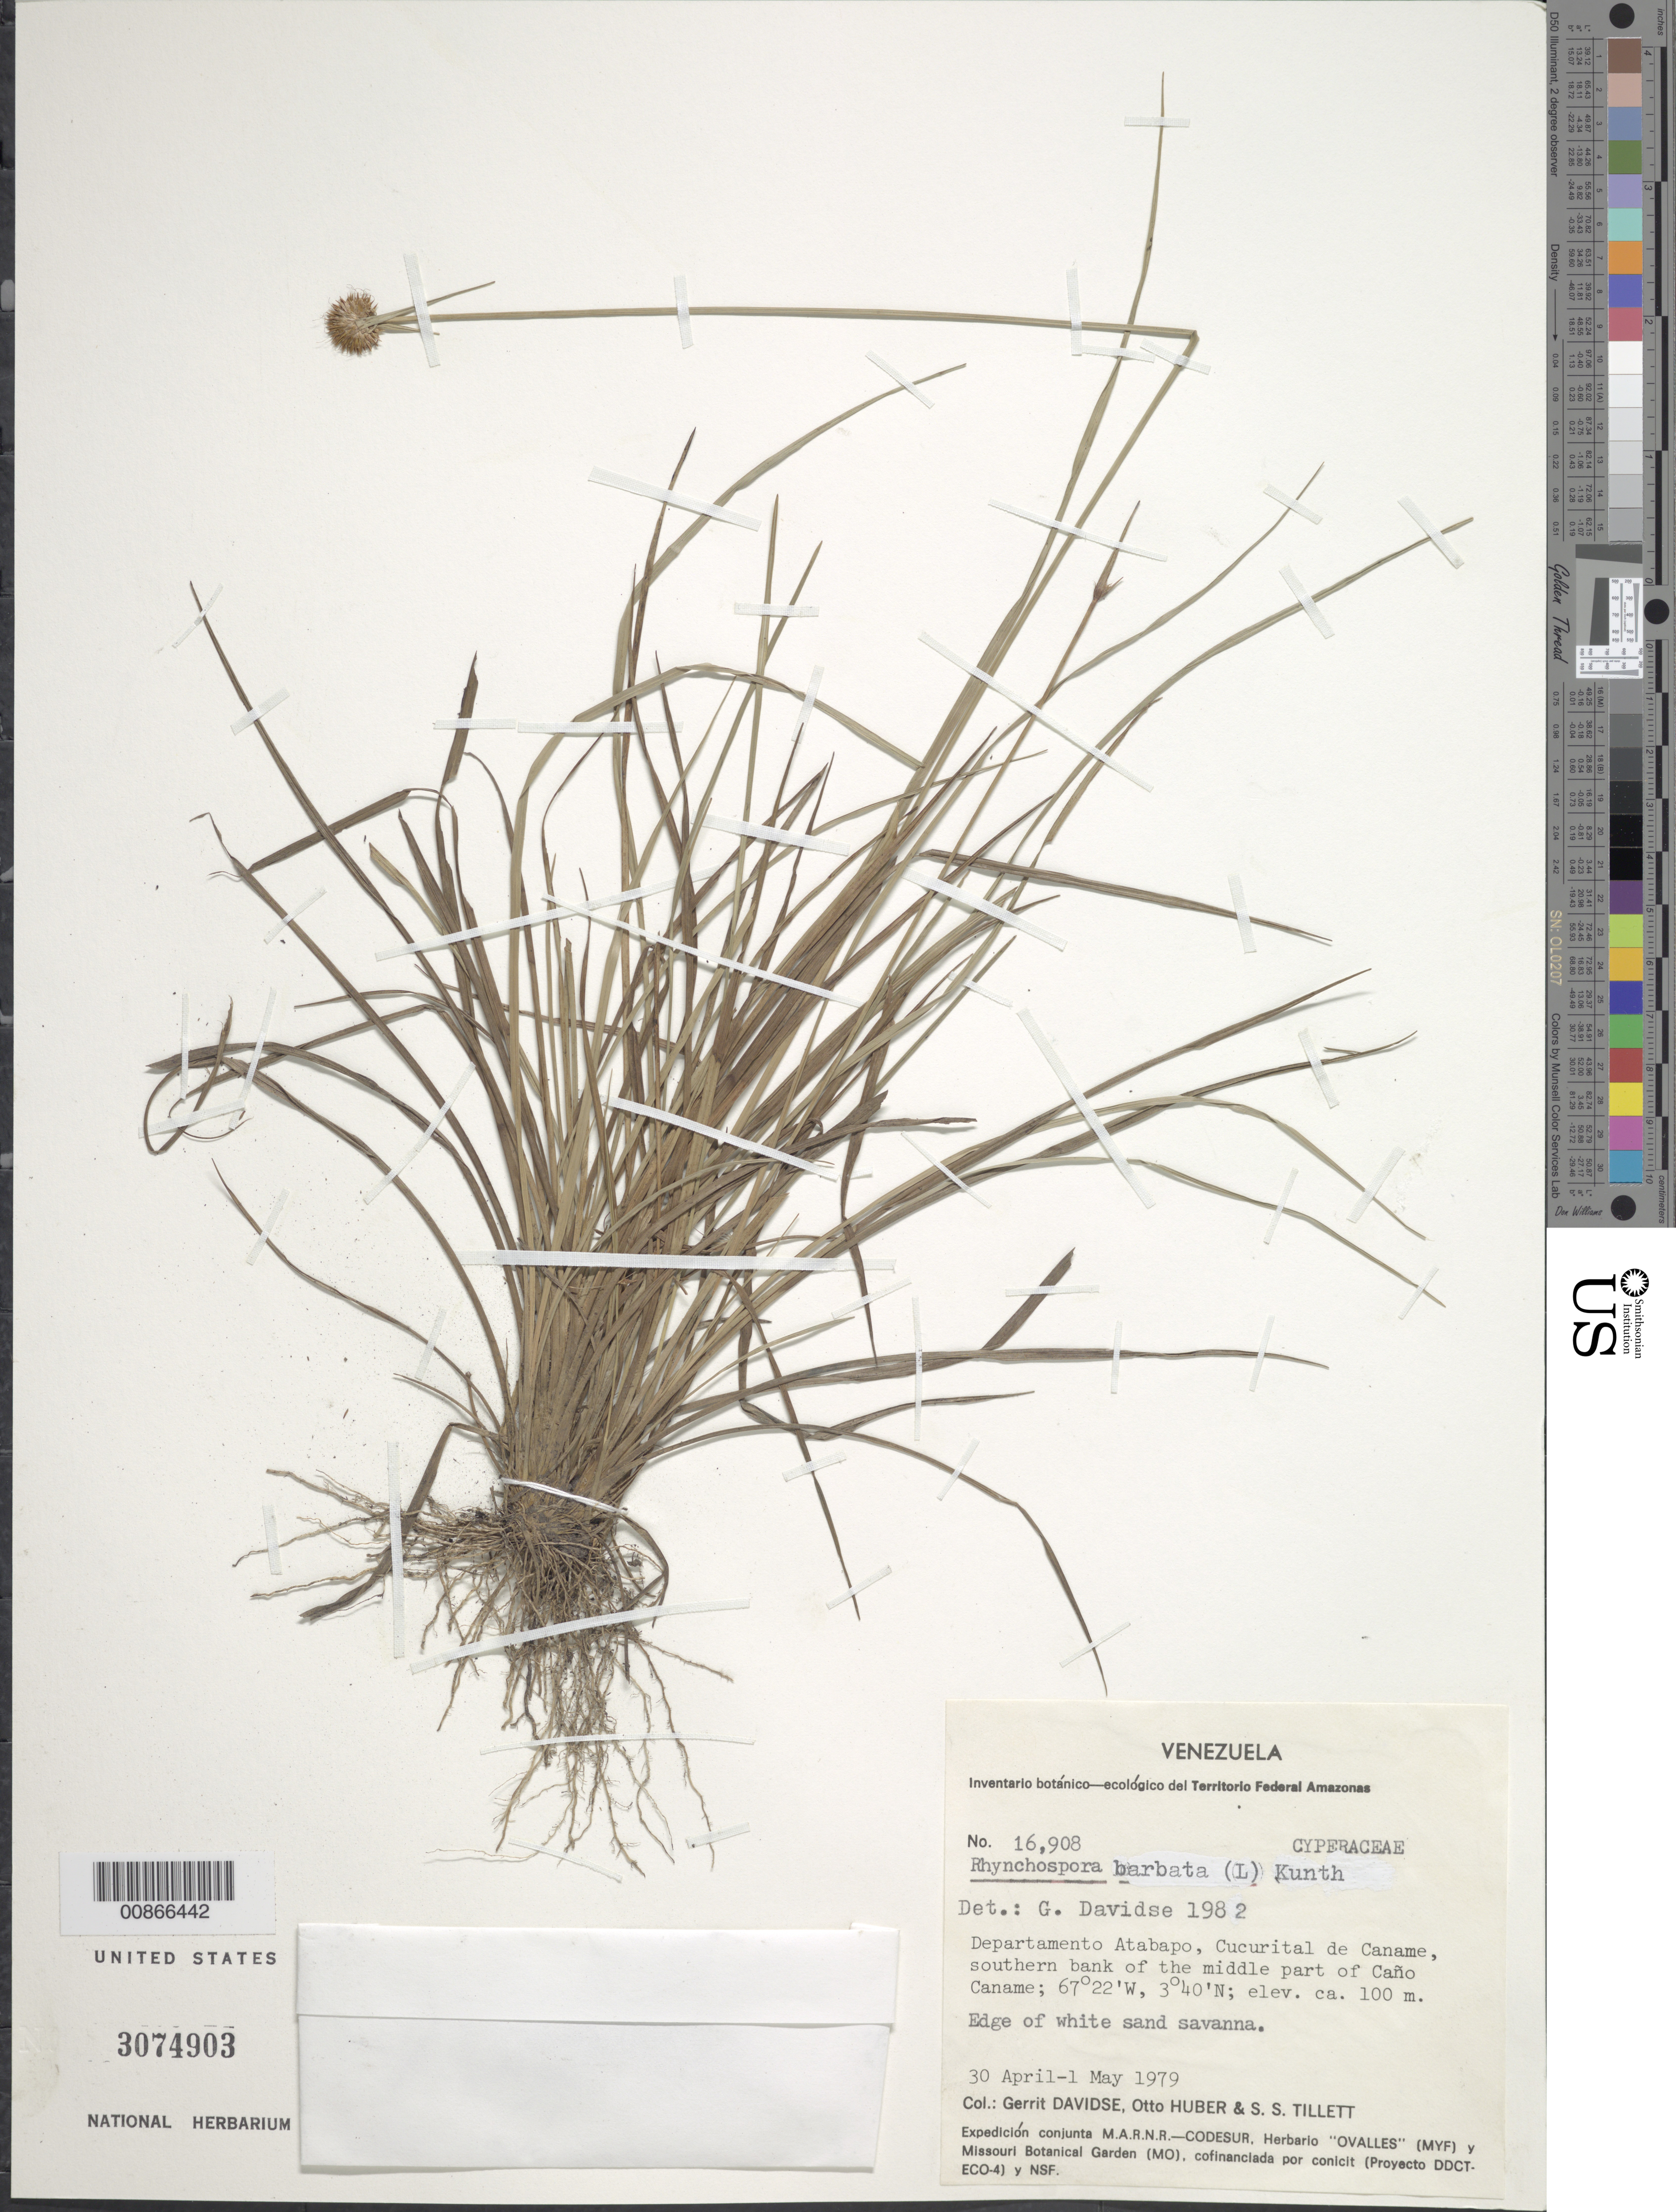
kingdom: Plantae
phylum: Tracheophyta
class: Liliopsida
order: Poales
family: Cyperaceae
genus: Rhynchospora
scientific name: Rhynchospora barbata var. barbata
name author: (Vahl) Kunth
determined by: Alves, K.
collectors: G. Davidse, O. Huber & S. S. Tillett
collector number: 16908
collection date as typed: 30-Apr-79 to 1-May-79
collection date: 1979-04-30/1979-05-01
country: Venezuela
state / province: Amazonas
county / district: Atabapo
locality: Cucurital de Caname, southern bank of the middle part of Caño Caname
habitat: Edge of white sand savanna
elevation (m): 100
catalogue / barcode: US 3074903